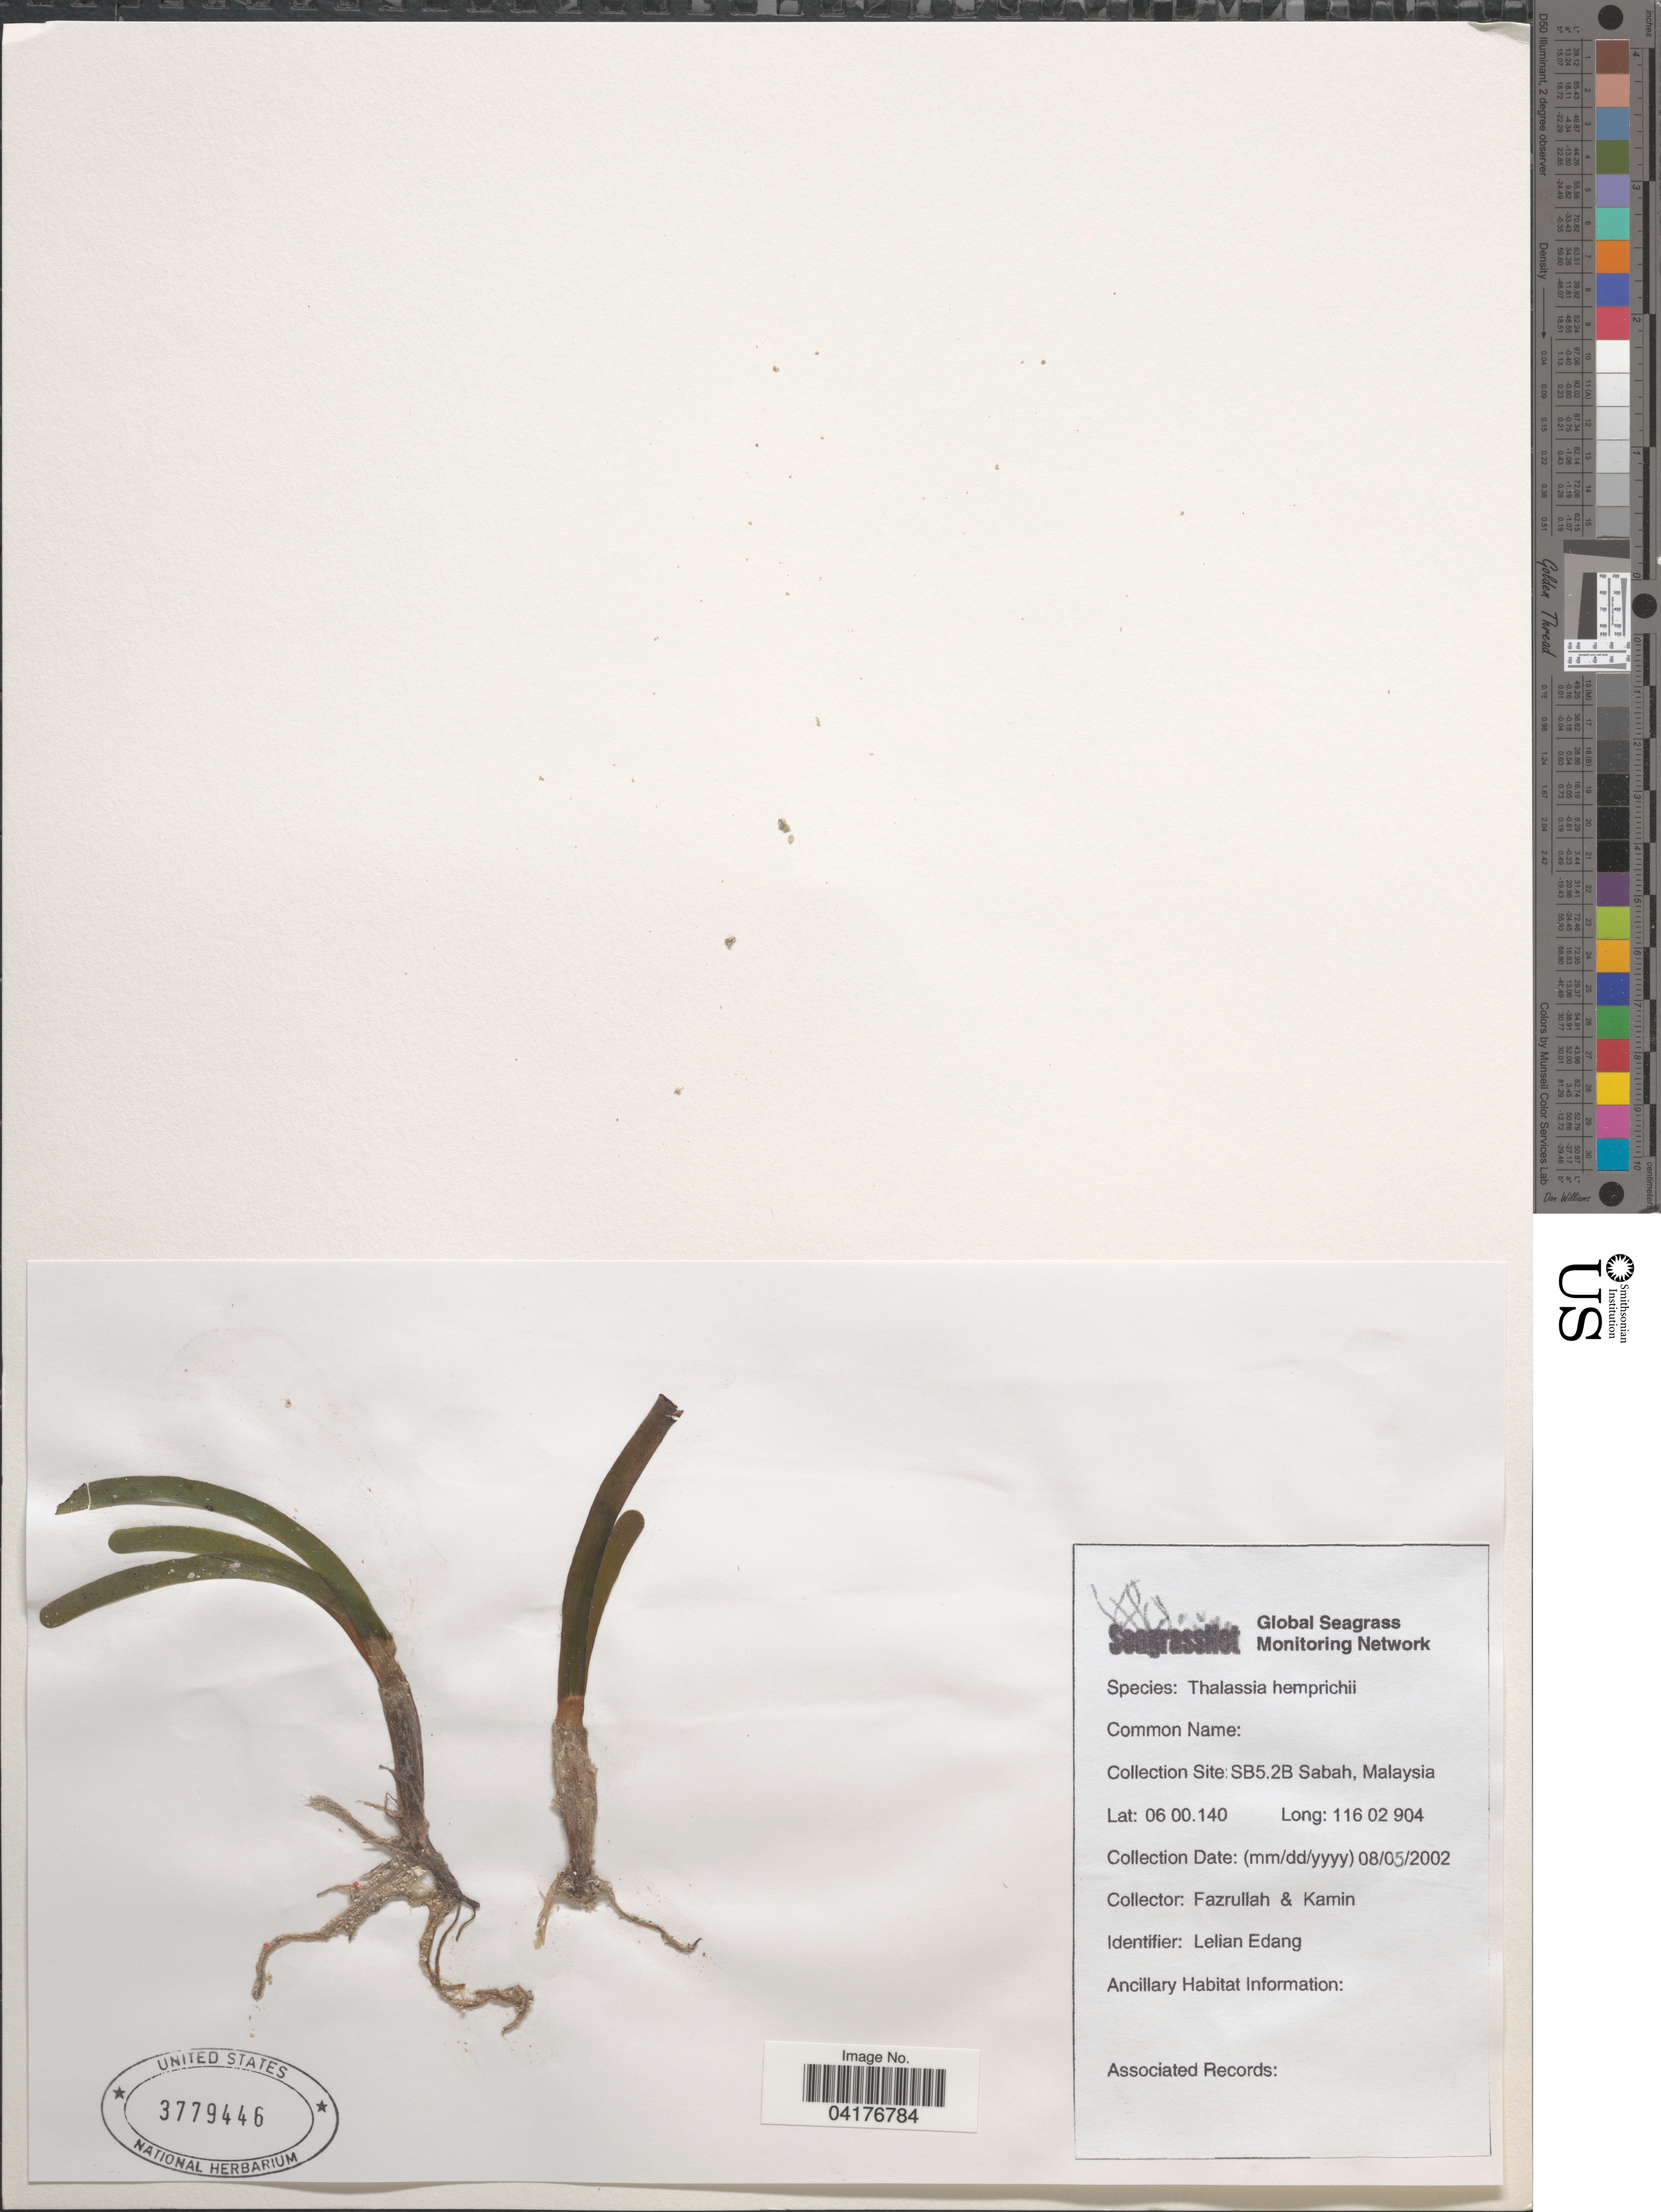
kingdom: Plantae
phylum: Tracheophyta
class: Liliopsida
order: Alismatales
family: Hydrocharitaceae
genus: Enhalus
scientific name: Enhalus acoroides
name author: (L. f.) Royle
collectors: Fazrullah & Kamin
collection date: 2002-08-05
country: Malaysia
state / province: Sabah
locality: SB5.2B.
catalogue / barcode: US 3779446